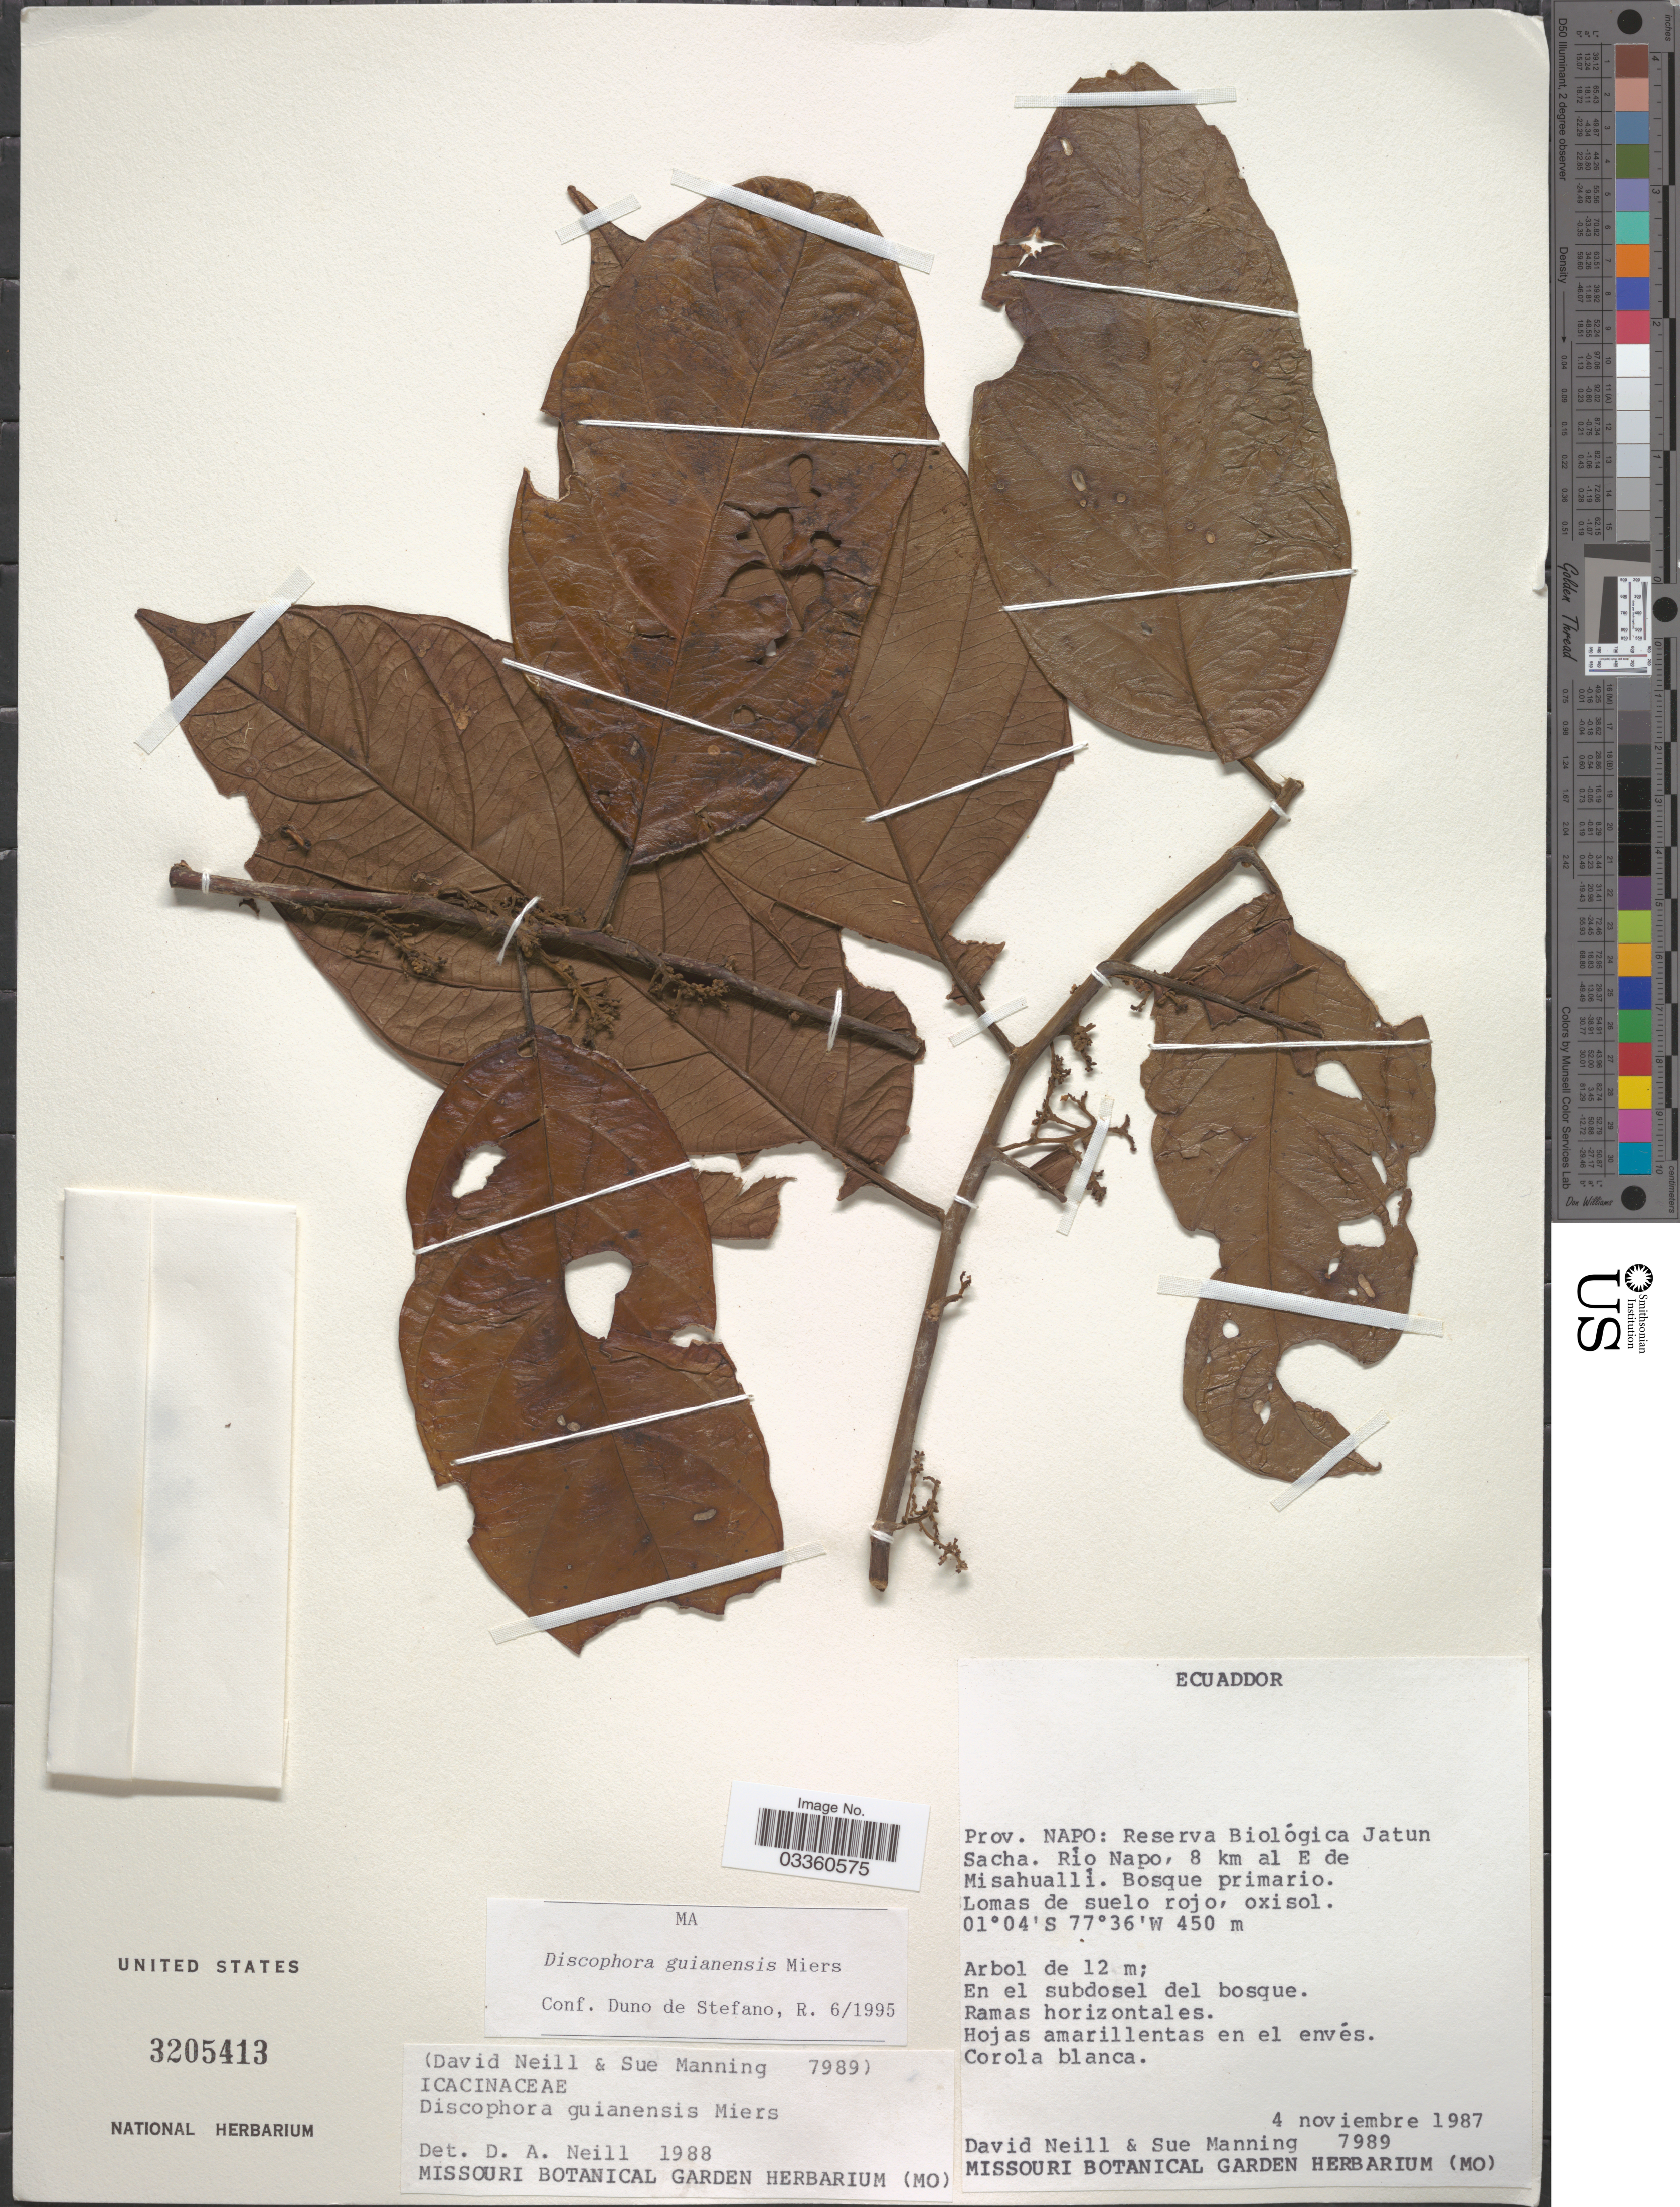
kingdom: Plantae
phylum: Tracheophyta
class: Magnoliopsida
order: Cardiopteridales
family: Stemonuraceae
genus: Discophora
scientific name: Discophora guianensis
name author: Miers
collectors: D. A. Neill & S. Manning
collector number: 7989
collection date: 1987-11-04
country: Ecuador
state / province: Napo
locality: Reserva Biológica Jatun Sacha. Río Napo, 8 km al E de Misahualli.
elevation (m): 450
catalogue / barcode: US 3205413